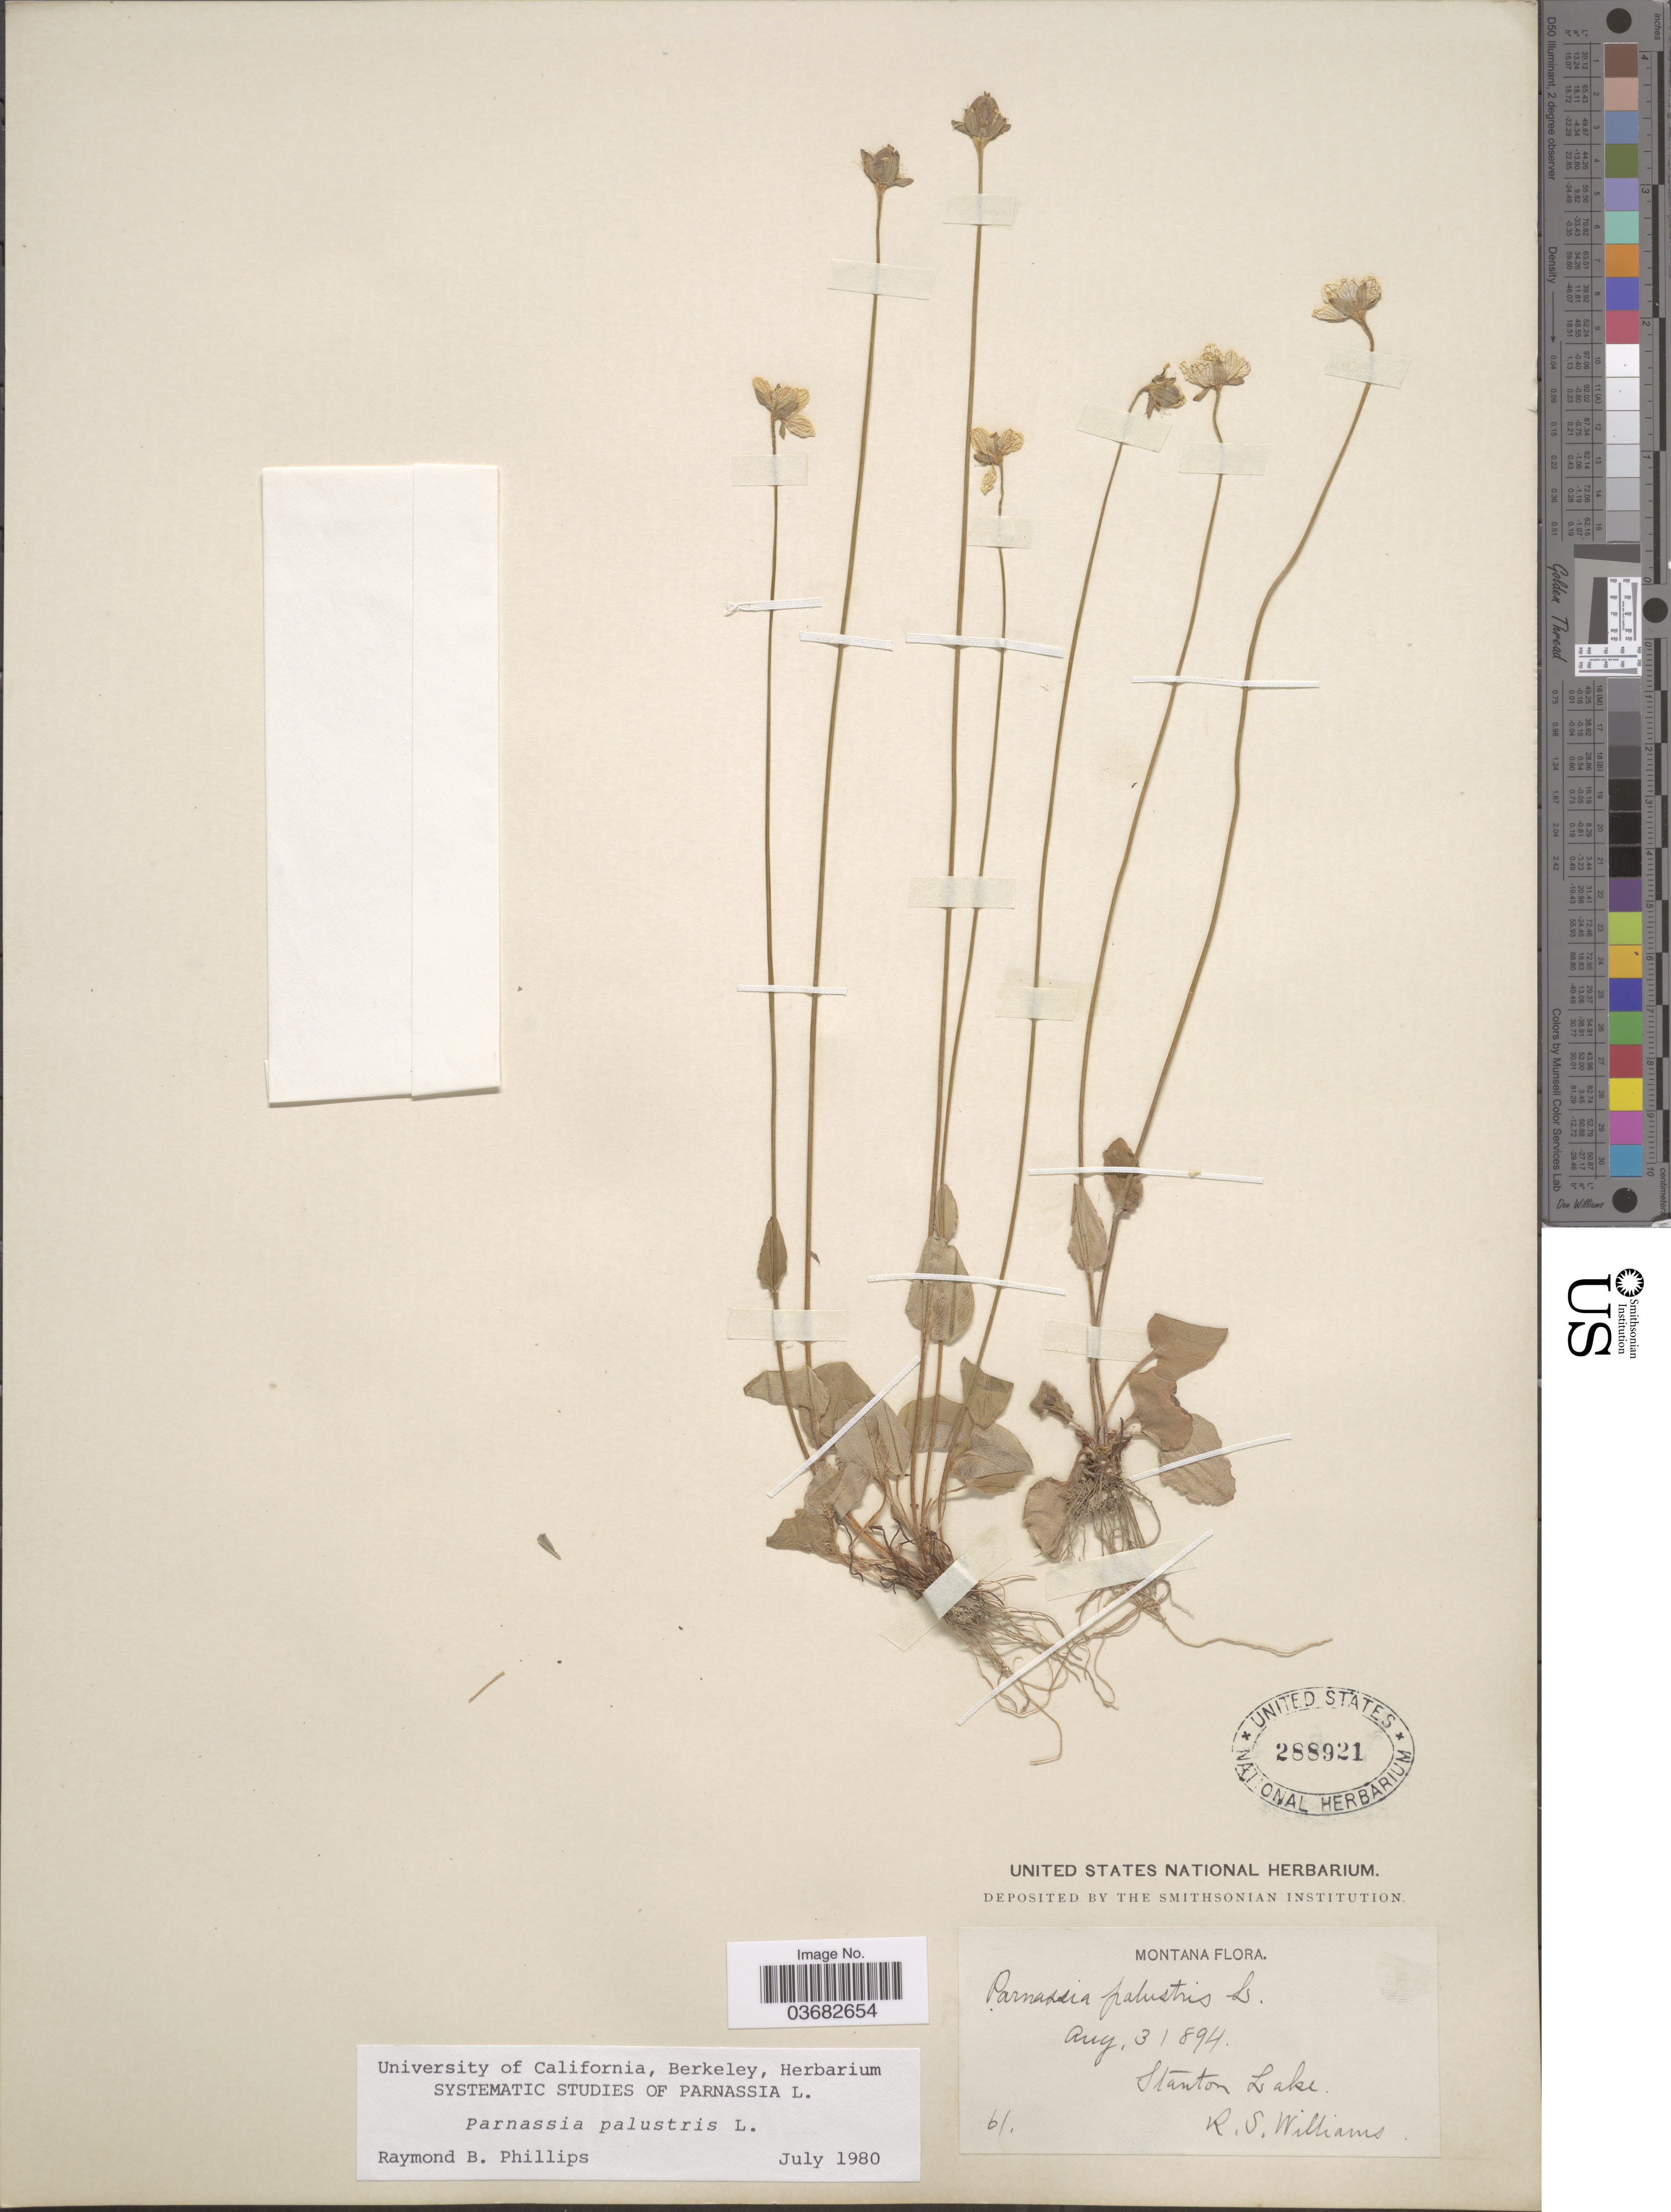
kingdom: Plantae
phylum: Tracheophyta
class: Magnoliopsida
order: Celastrales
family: Parnassiaceae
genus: Parnassia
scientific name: Parnassia palustris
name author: L.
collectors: R. S. Williams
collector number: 61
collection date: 1894-08-03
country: United States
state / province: Montana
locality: Stanton Lake.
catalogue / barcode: US 288921